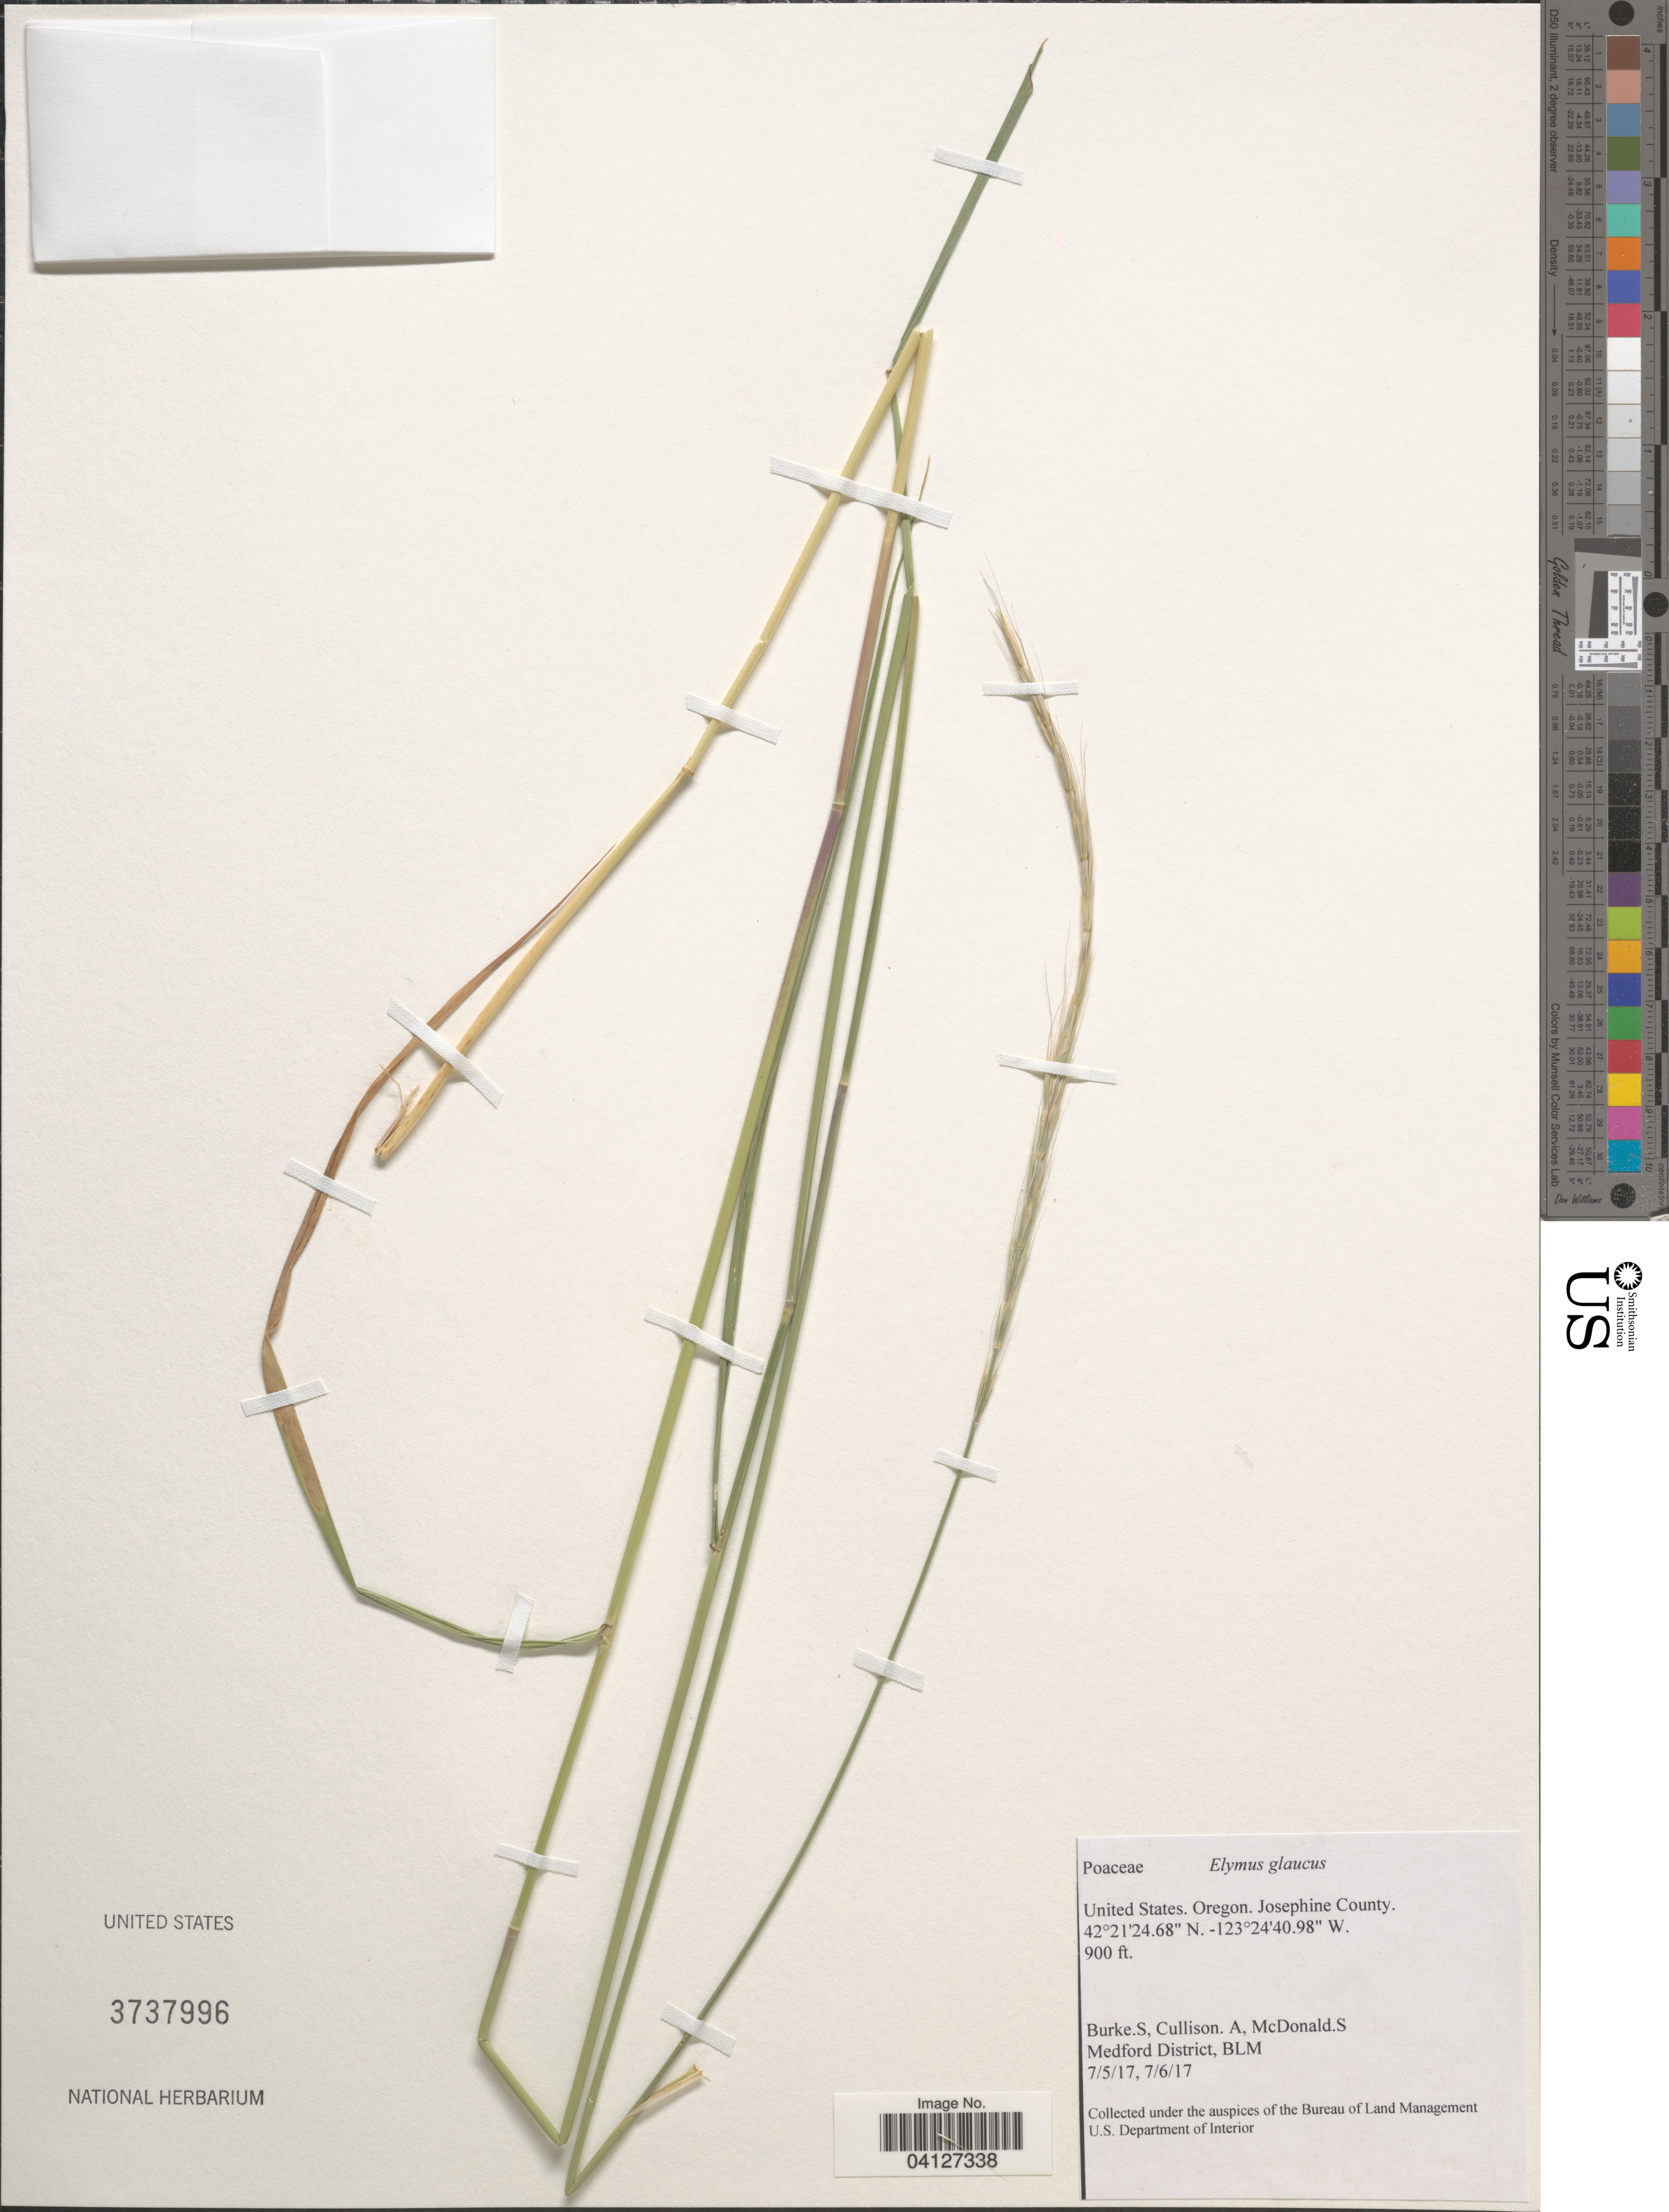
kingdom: Plantae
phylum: Tracheophyta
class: Liliopsida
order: Poales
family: Poaceae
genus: Elymus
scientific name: Elymus glaucus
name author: Buckley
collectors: S. Burke, A. Cullison & S. McDonald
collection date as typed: Transcribed d/m/y: 5/7/17 to 6/7/17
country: United States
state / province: Oregon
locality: Josephine County.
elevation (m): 274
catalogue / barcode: US 3737996